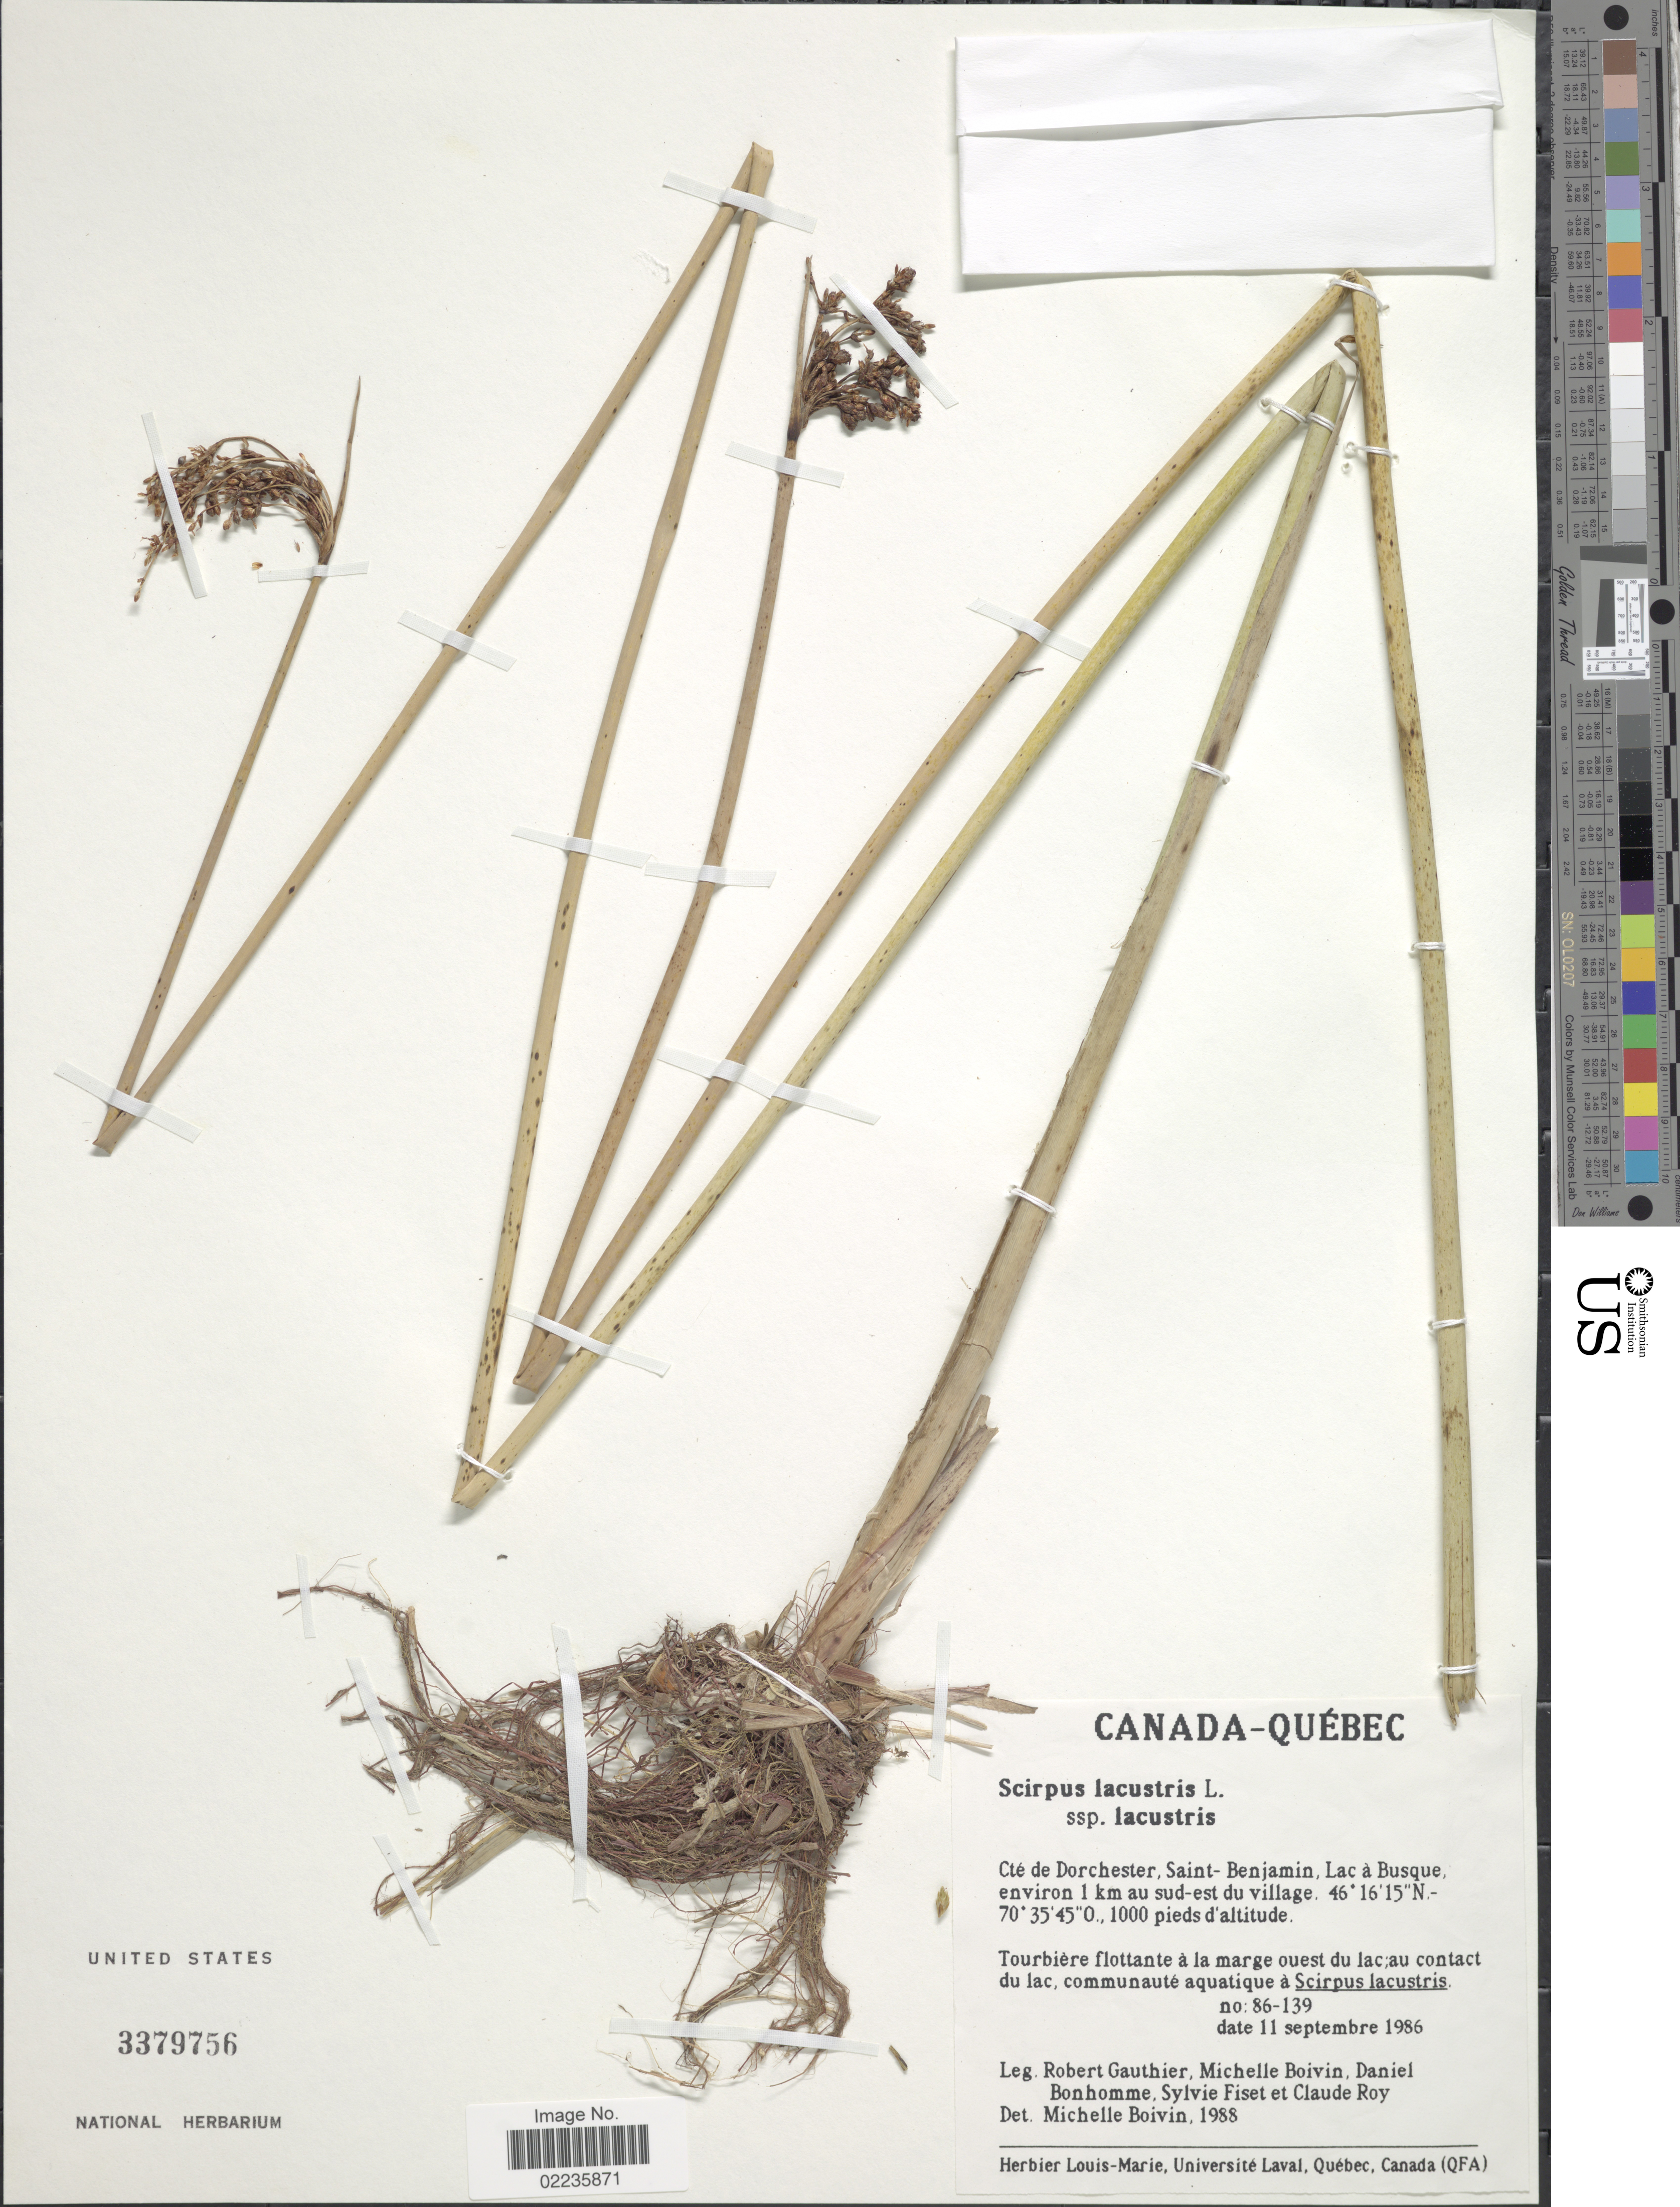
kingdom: Plantae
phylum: Tracheophyta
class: Liliopsida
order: Poales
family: Cyperaceae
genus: Schoenoplectus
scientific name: Schoenoplectus lacustris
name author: (L.) Palla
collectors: R. Gauthier, M. Boivin, D. Bonhomme, S. Fiset & C. Roy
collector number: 86-139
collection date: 1986-09-11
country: Canada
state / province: Quebec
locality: Cte de Dorchester, Saint-Benjamin, Lac a Busque, environ 1 km au sud-est du village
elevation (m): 305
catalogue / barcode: US 3379756